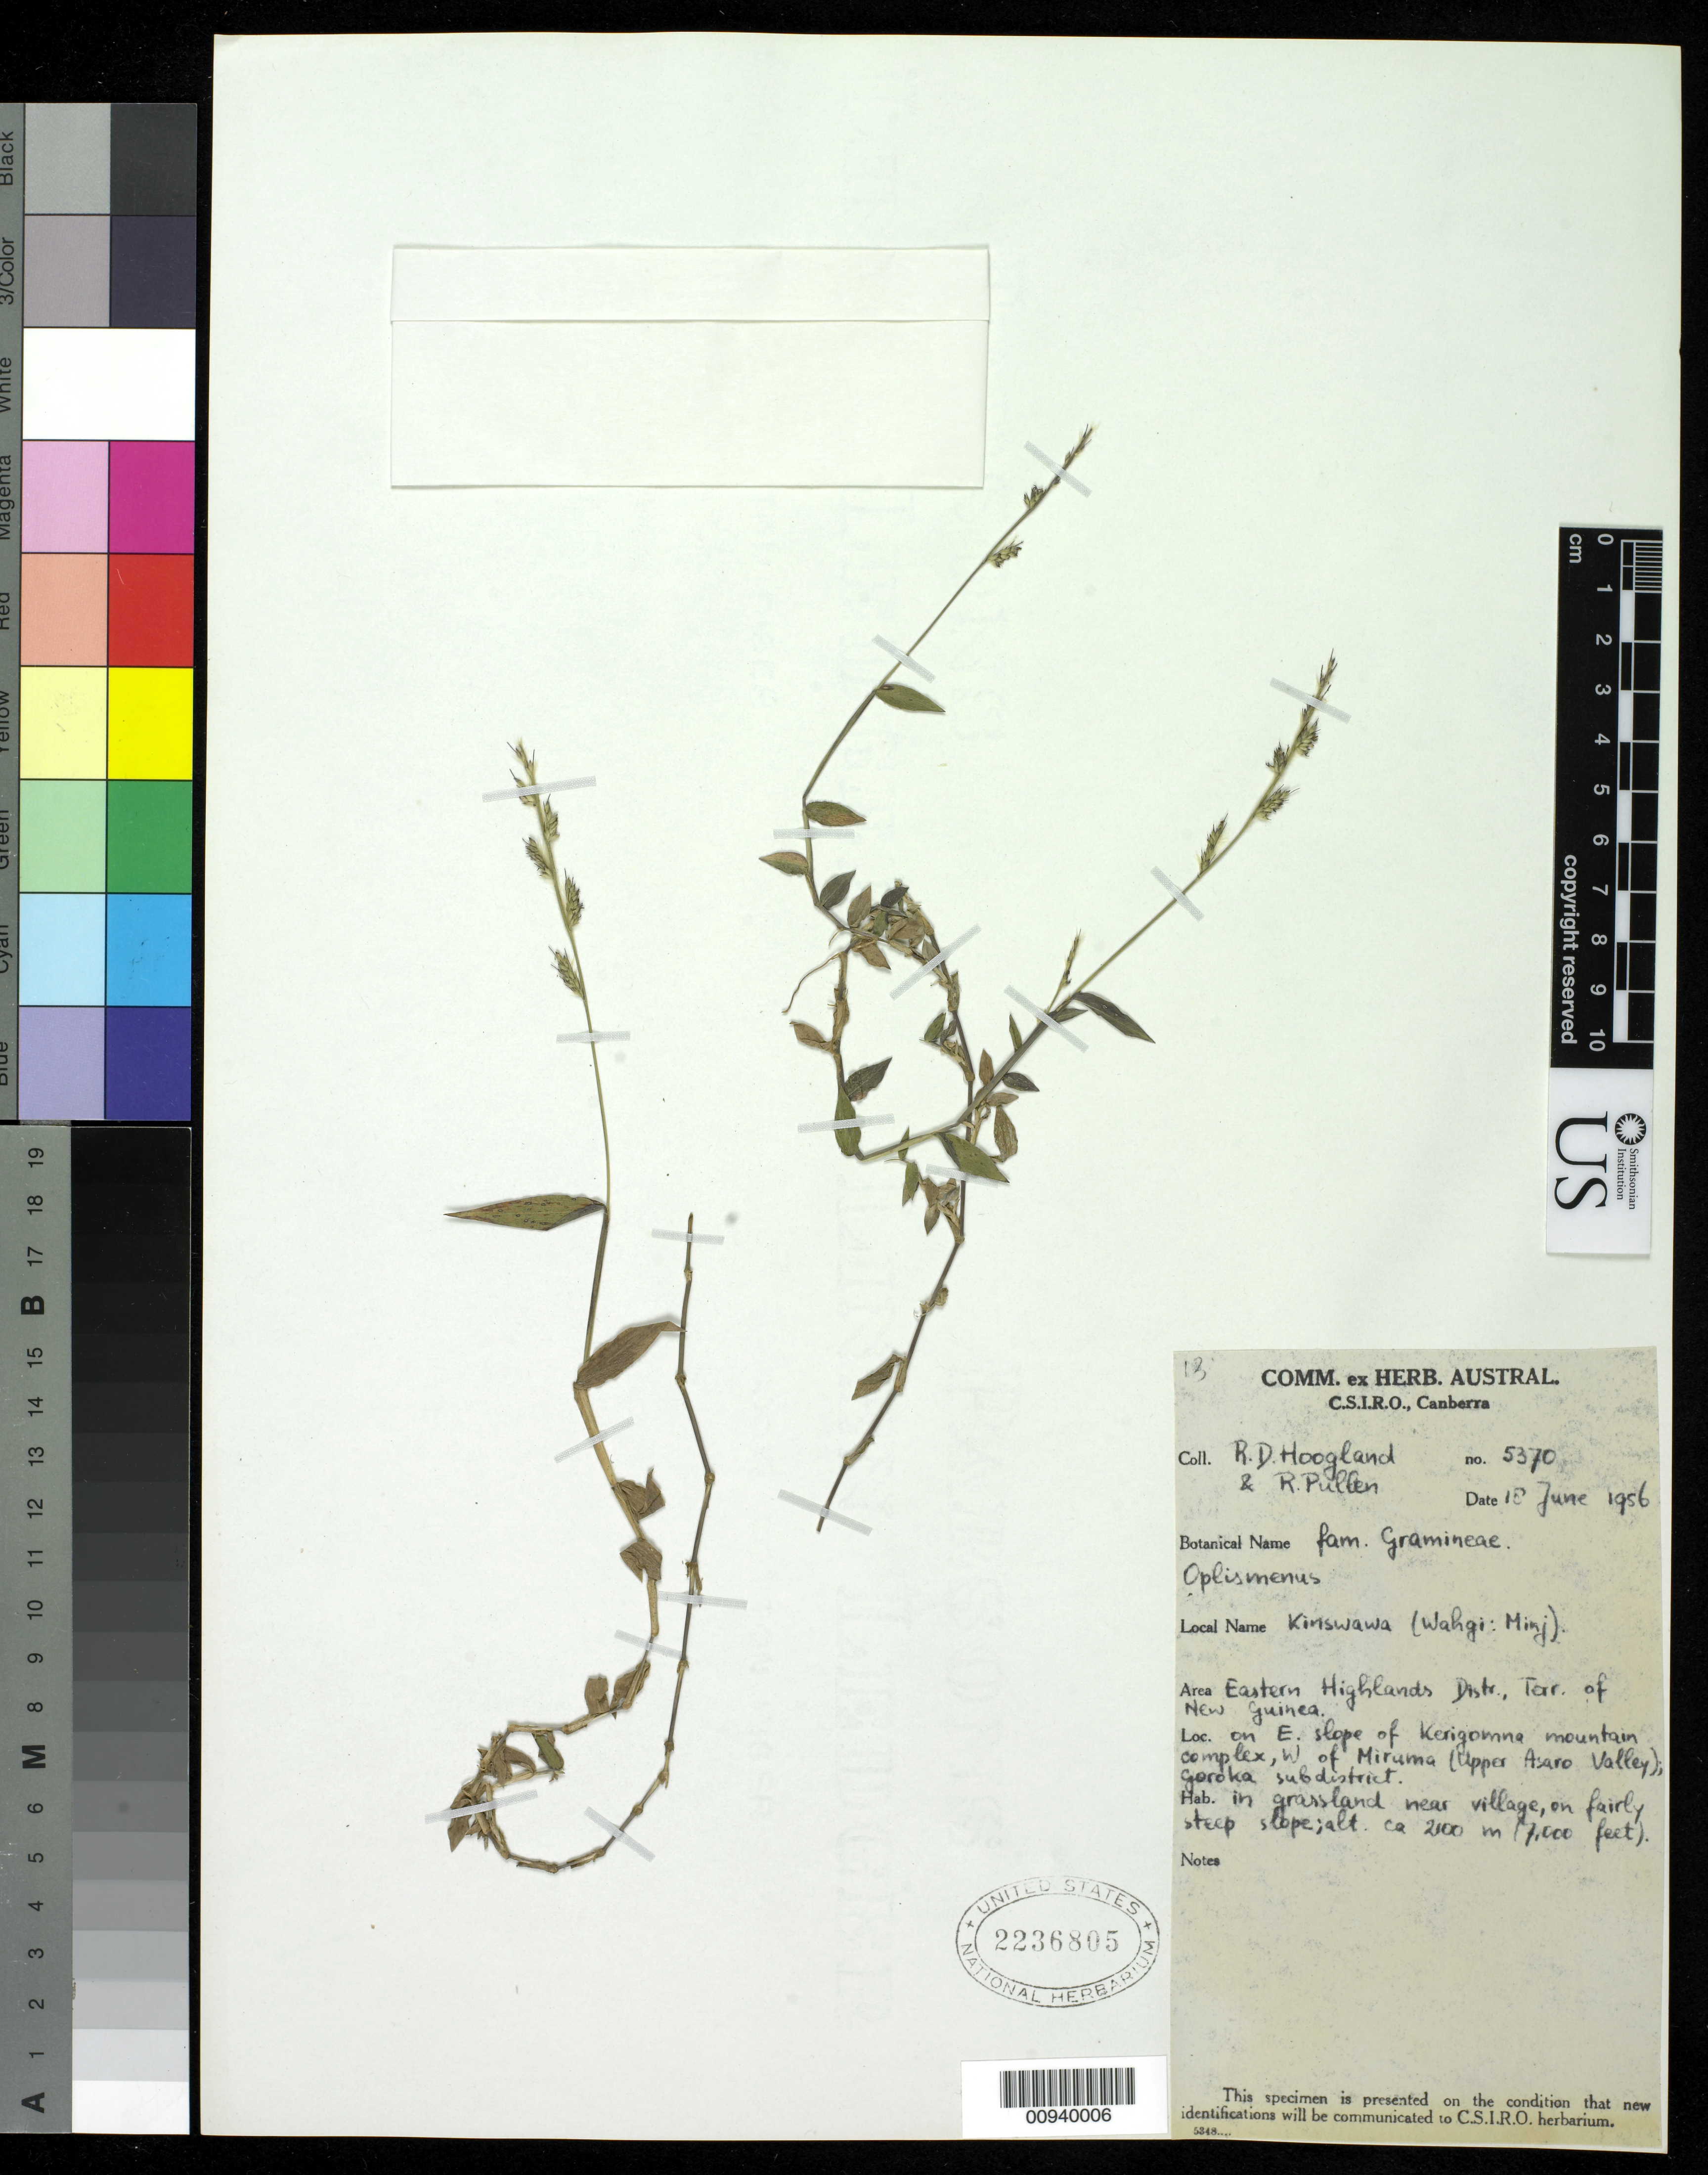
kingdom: Plantae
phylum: Tracheophyta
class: Liliopsida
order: Poales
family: Poaceae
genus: Oplismenus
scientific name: Oplismenus sp.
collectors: R. D. Hoogland & R. Pullen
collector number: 5370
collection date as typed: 18 Jun 1956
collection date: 1956-06-18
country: Papua New Guinea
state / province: Eastern Highlands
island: New Guinea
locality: E. slope of Kerigomna Mountain complex, W. of Miruma (Upper Asaro Valley; Goroka subdistrict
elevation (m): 2100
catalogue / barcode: US 2236805